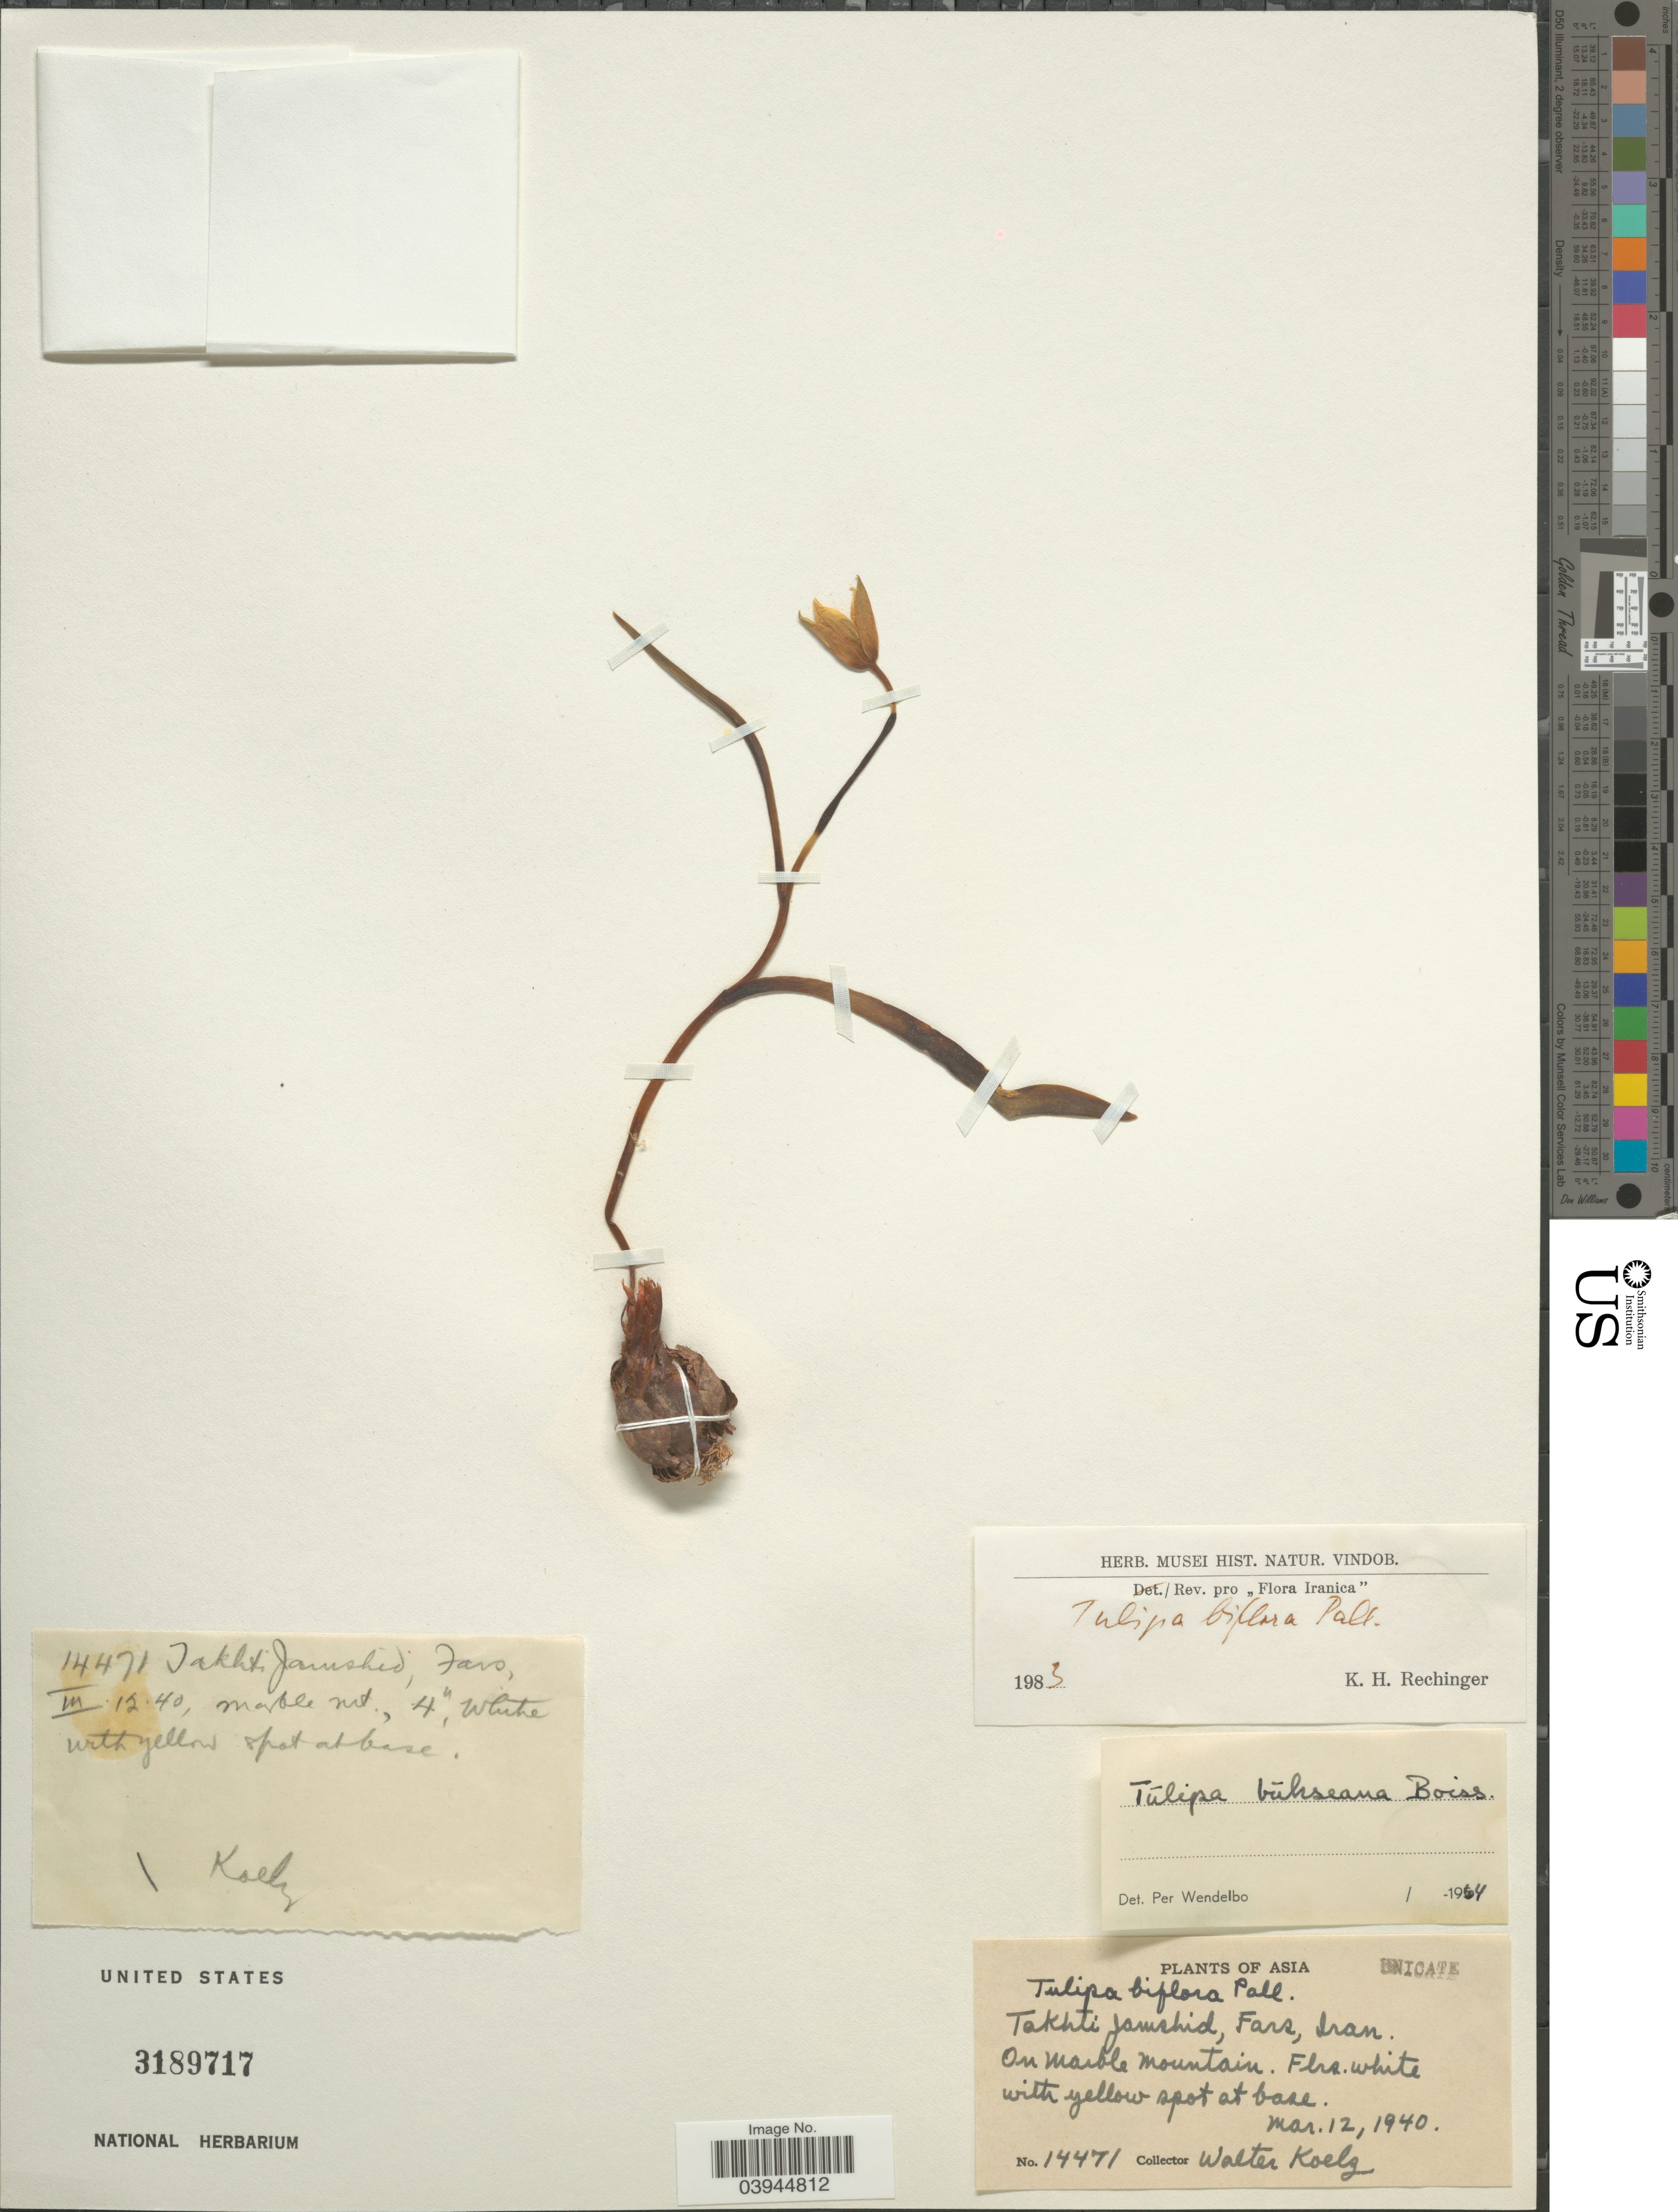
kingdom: Plantae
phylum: Tracheophyta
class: Liliopsida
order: Liliales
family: Liliaceae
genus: Tulipa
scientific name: Tulipa biflora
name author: Pall.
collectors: W. N. Koelz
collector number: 14471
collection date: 1940-03-12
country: Iran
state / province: Fars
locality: Takhti Jamshid. On marble mountain.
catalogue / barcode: US 3189717